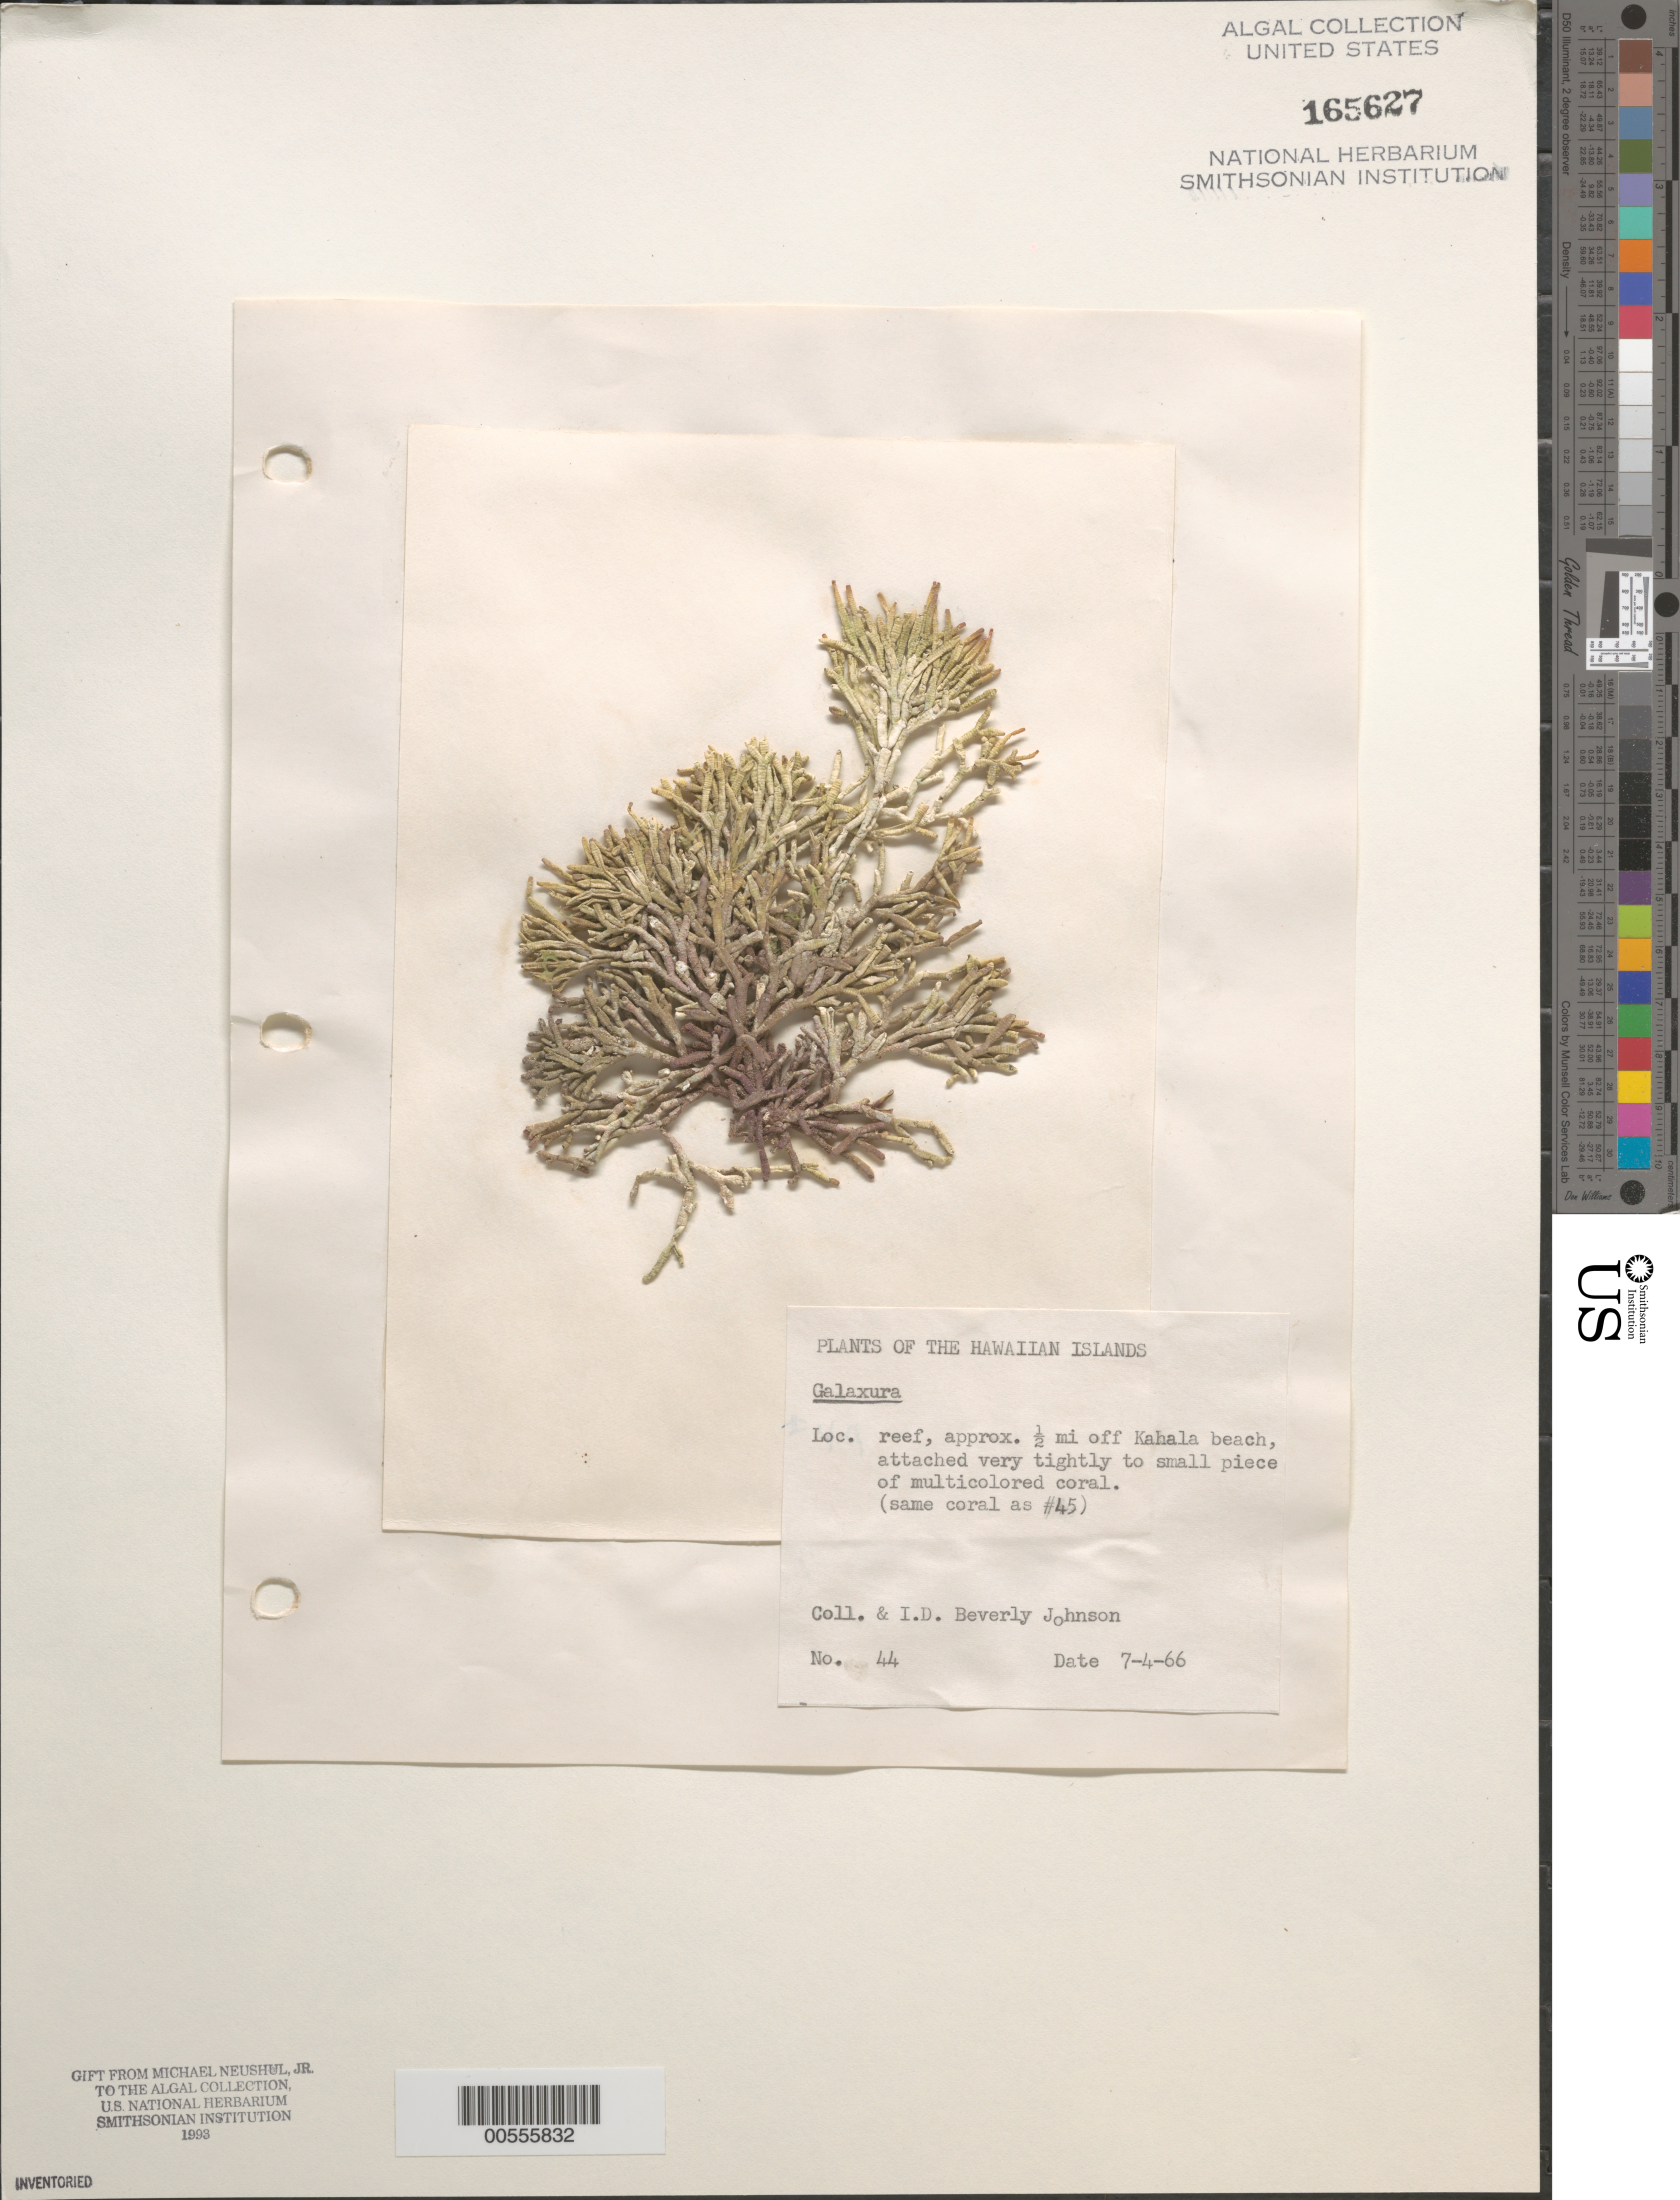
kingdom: Plantae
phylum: Rhodophyta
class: Florideophyceae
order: Nemaliales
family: Galaxauraceae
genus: Galaxaura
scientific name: Galaxaura sp.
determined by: Johnson, Beverly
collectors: B. Johnson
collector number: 44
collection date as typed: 04 Jul 1966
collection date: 1966-07-04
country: United States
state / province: Hawaii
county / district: Honolulu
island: Oahu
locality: Reef ca. 0.5 mile off Kahala Beach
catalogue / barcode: US 165627